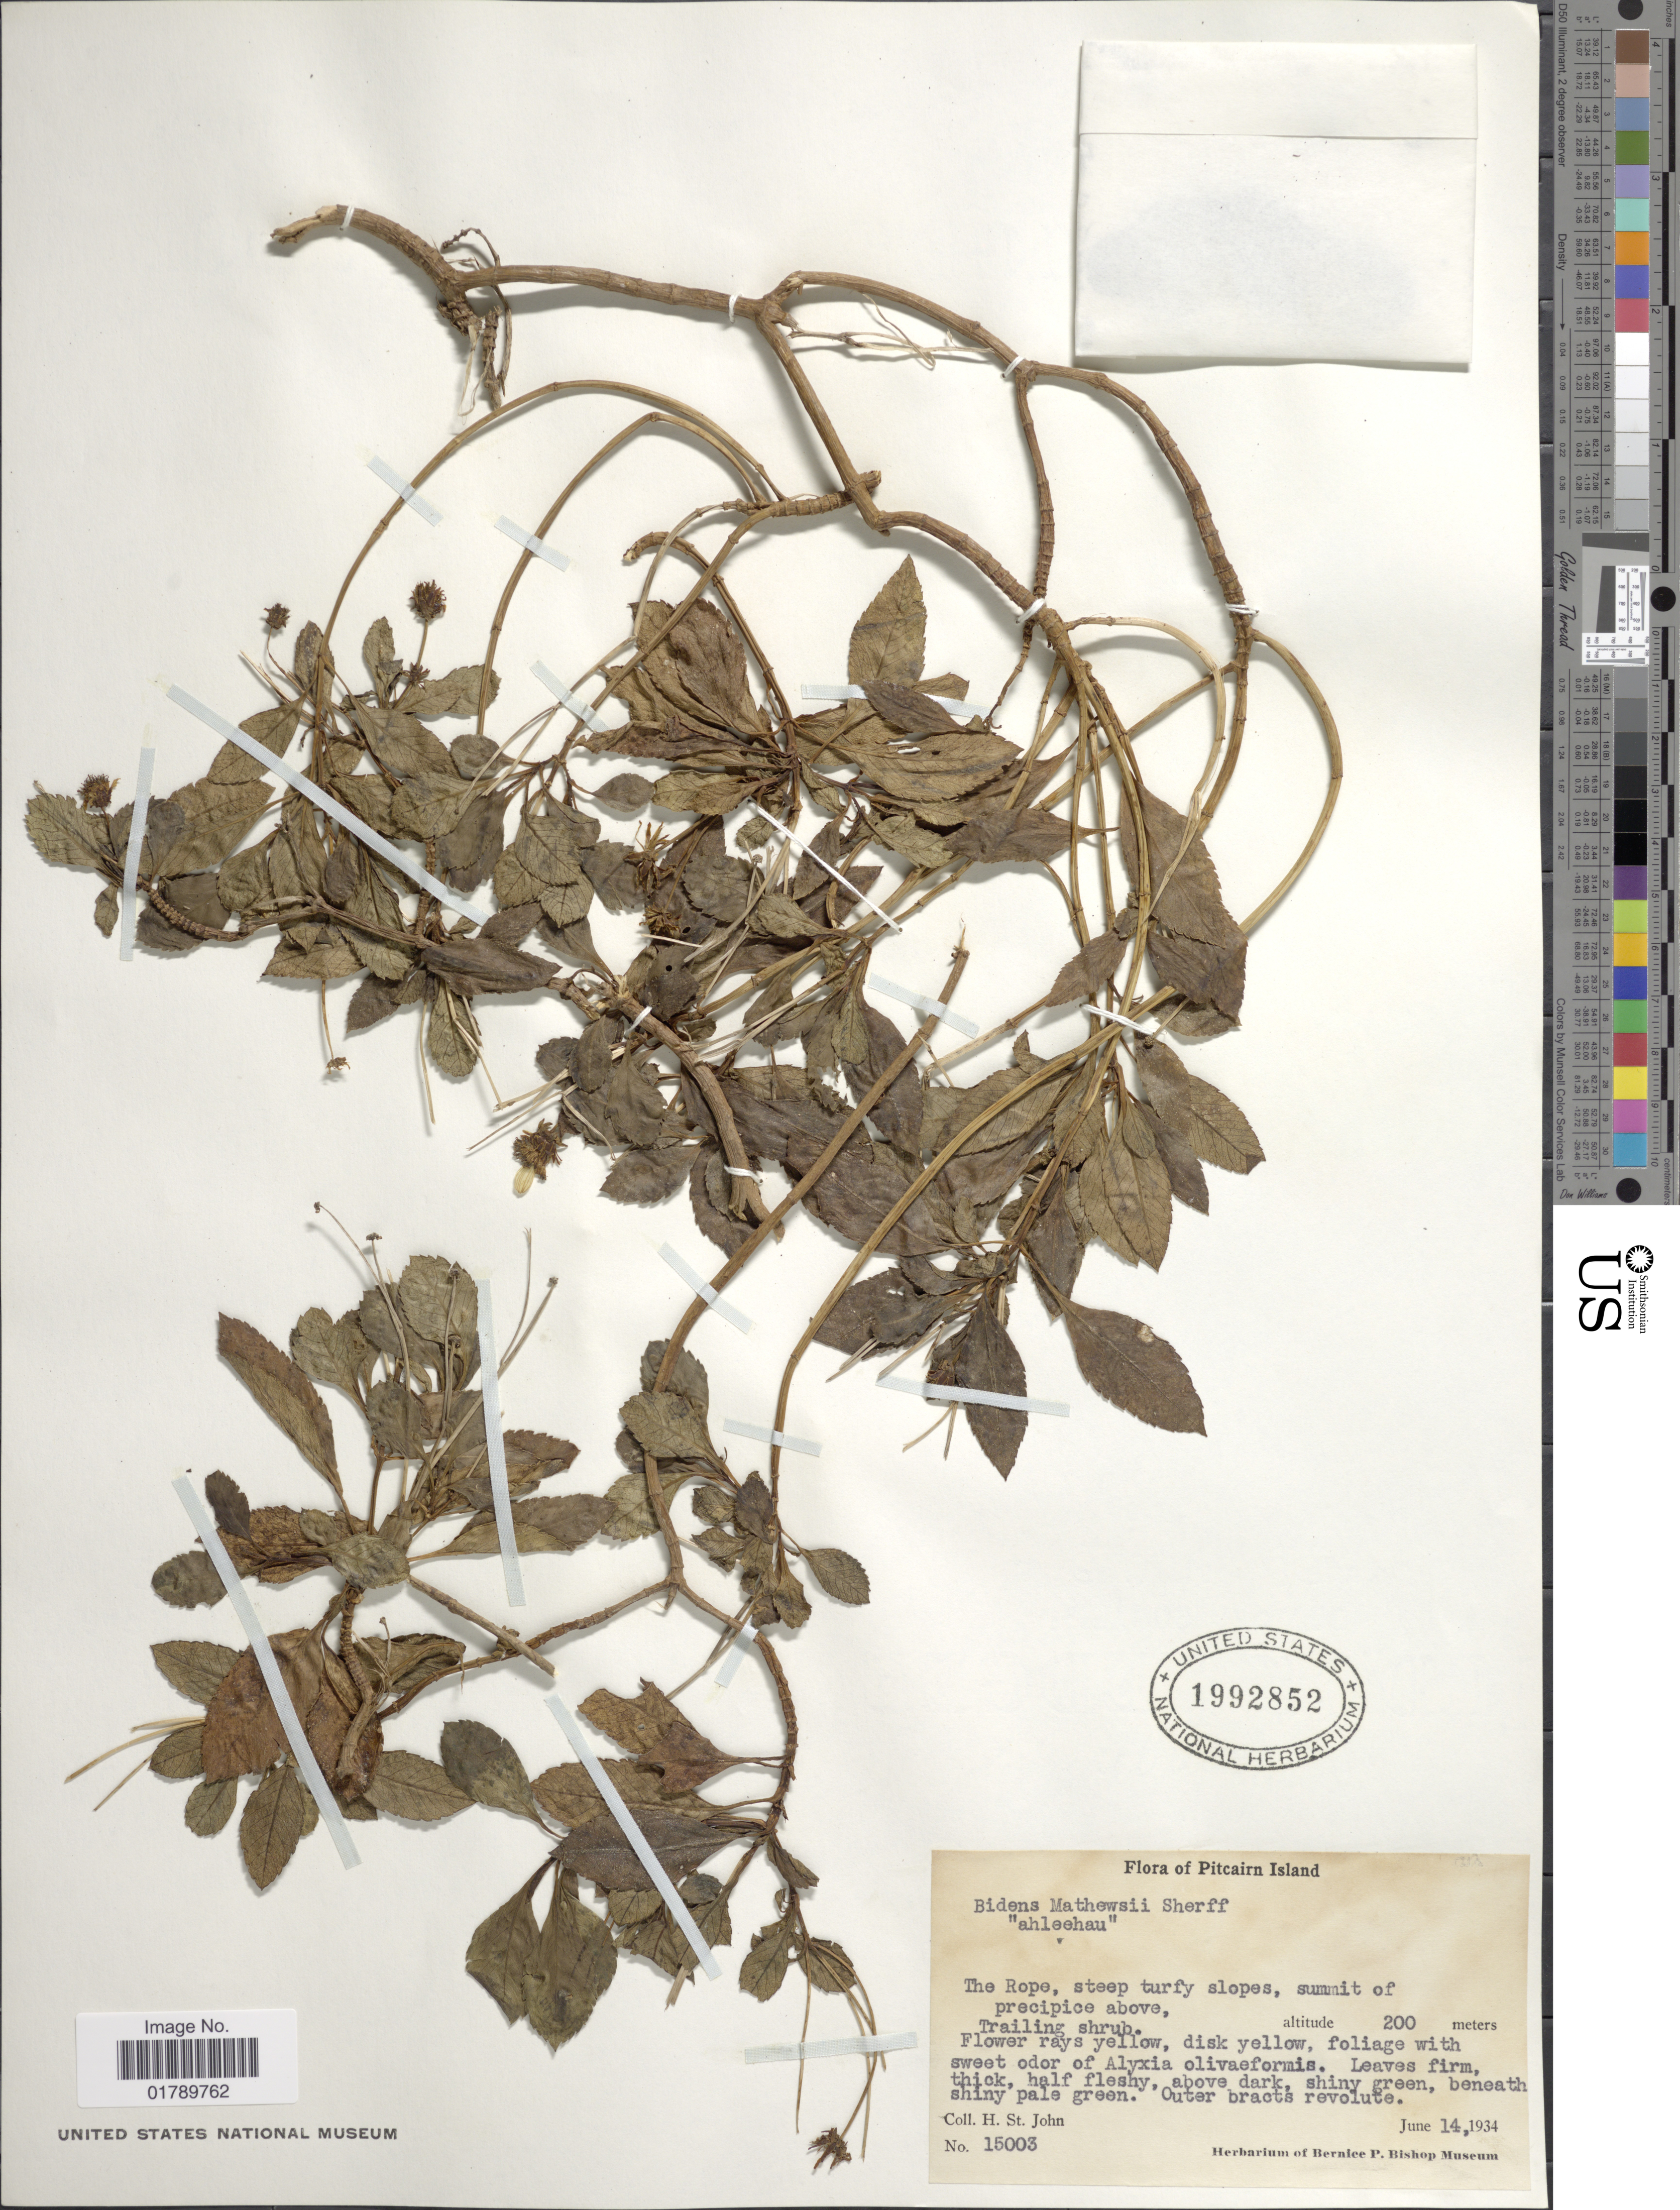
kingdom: Plantae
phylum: Tracheophyta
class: Magnoliopsida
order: Asterales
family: Asteraceae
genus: Bidens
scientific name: Bidens mathewsii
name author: Sherff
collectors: H. St. John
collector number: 15003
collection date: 1934-06-14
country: Pitcairn Islands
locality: The Rope, steep turfy slopes, summit of precipice above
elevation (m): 200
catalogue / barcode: US 1992852